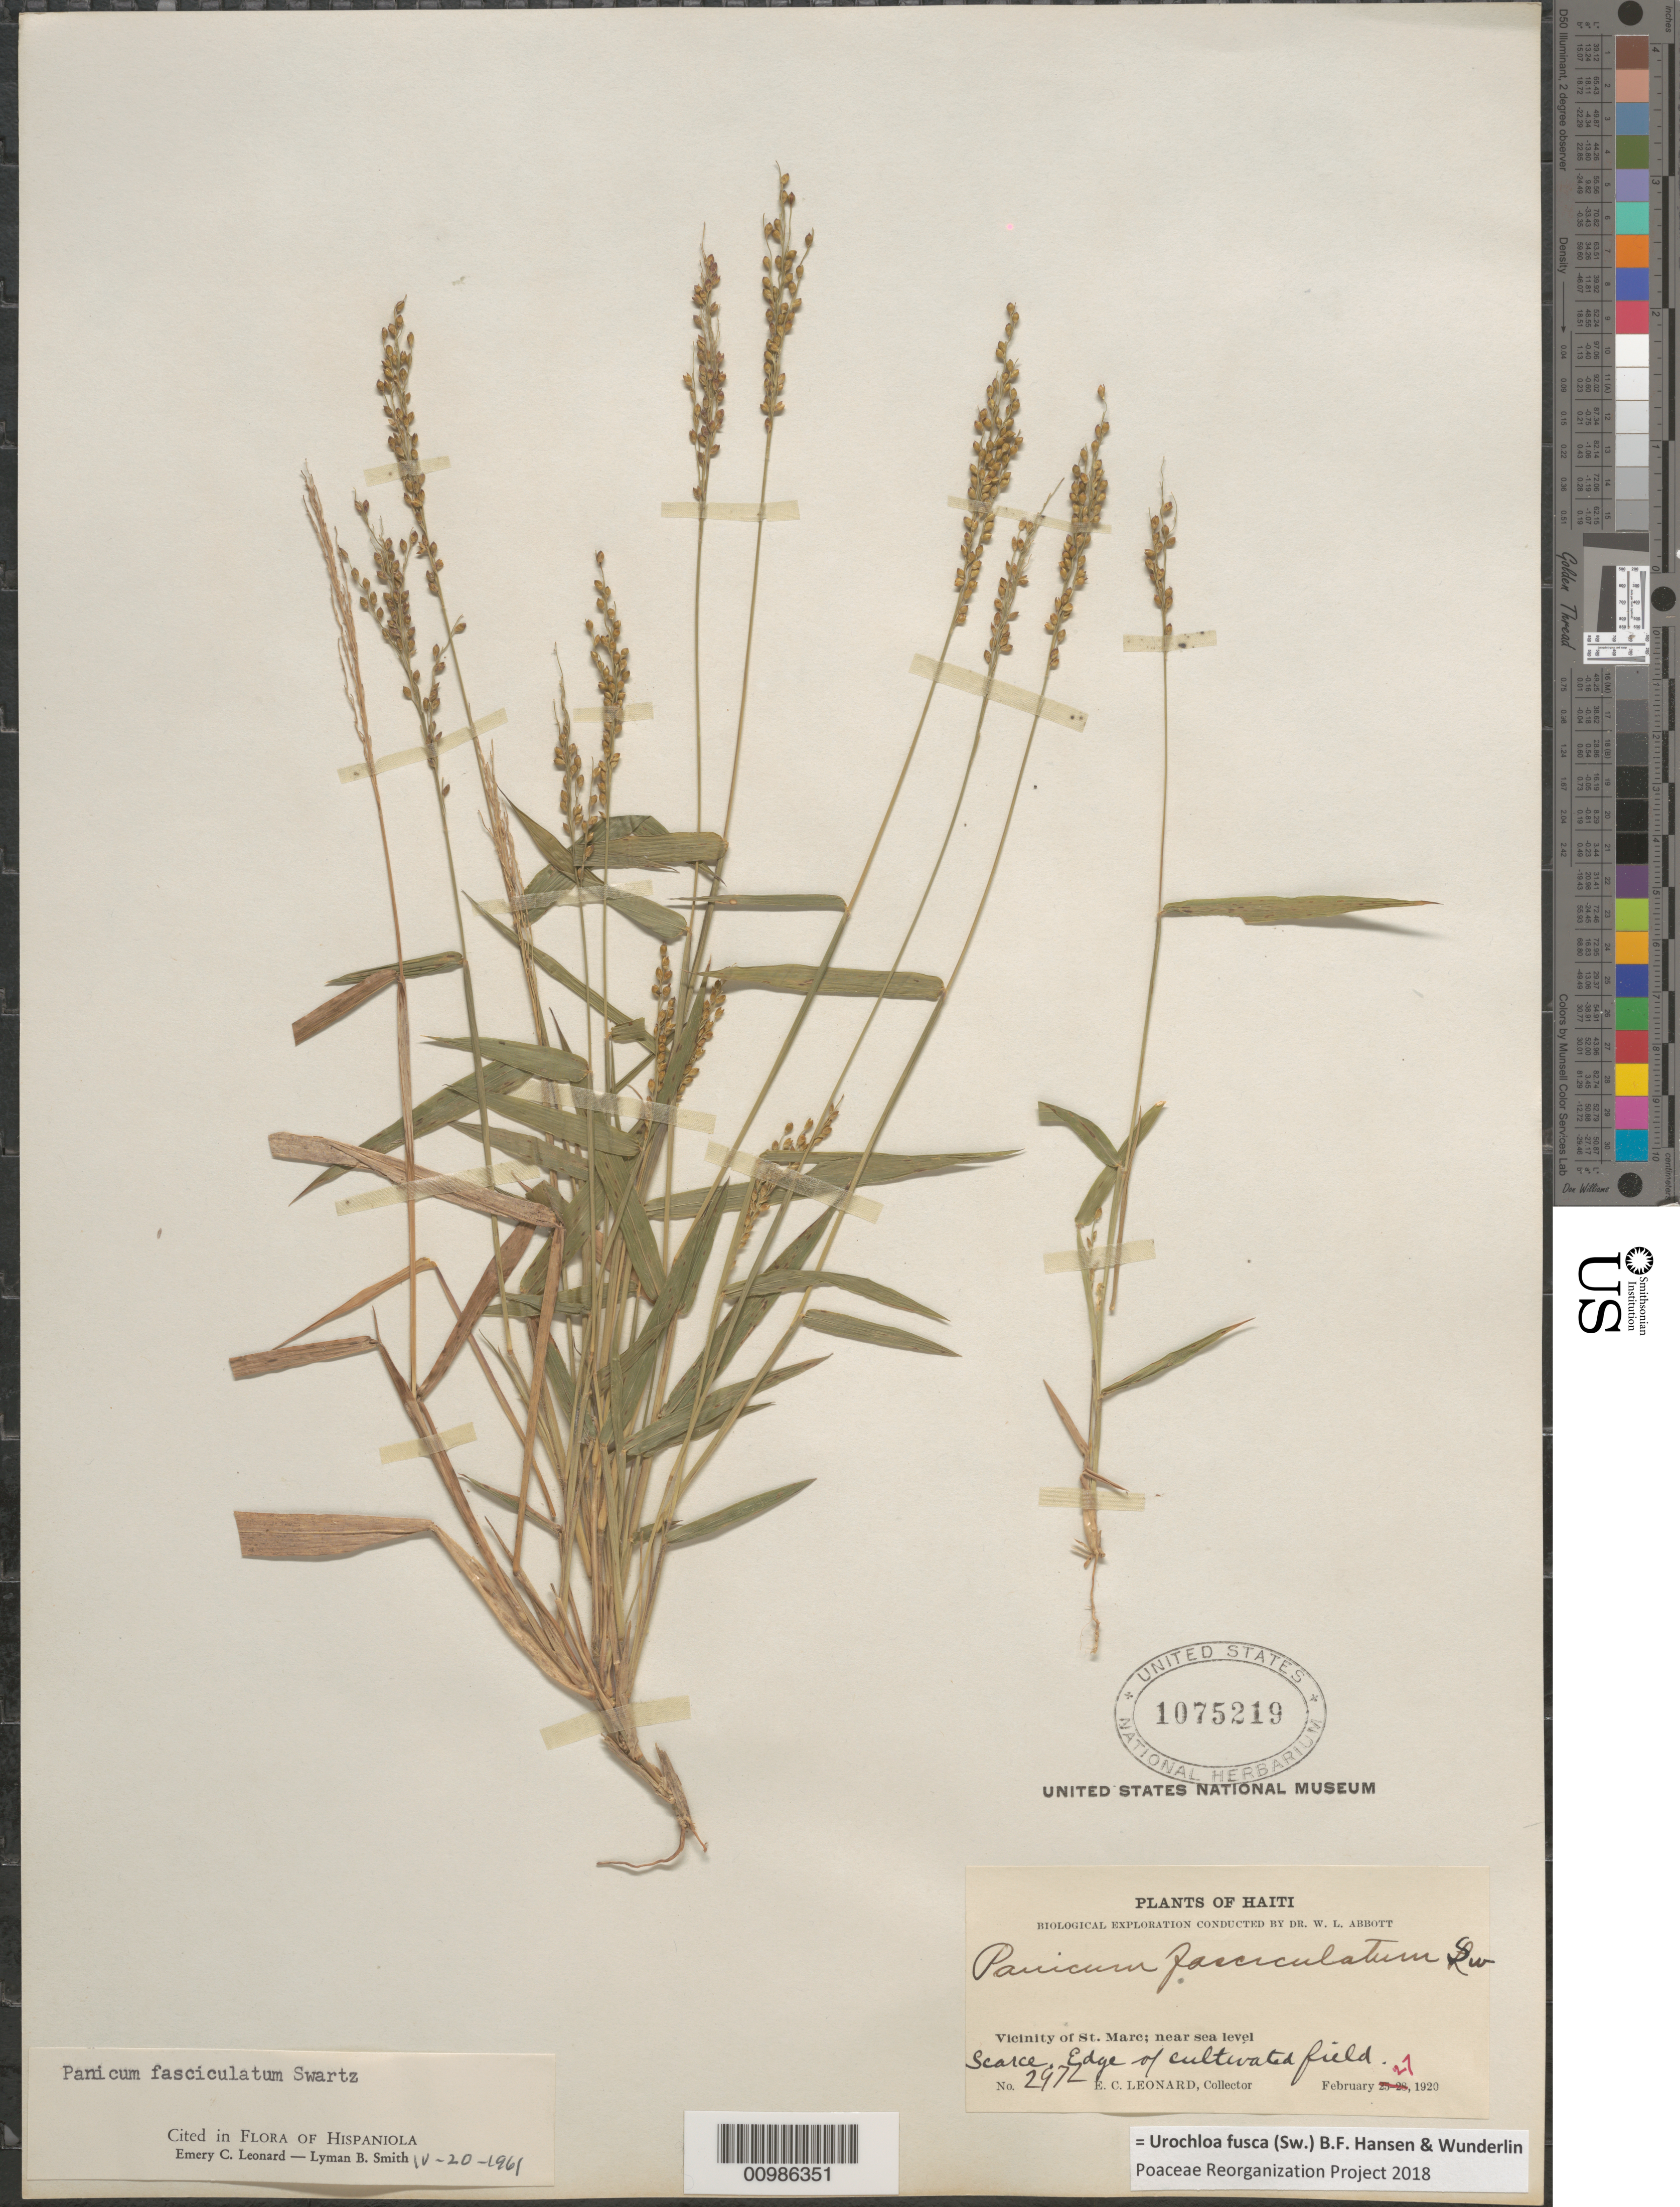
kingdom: Plantae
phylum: Tracheophyta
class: Liliopsida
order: Poales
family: Poaceae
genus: Brachiaria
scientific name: Brachiaria fasciculata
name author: (Sw.) Parodi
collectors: E. C. Leonard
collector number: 2972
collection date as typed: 27 Feb 1920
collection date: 1920-02-27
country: Haiti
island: Hispaniola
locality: Vicinity of St. Marc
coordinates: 0 N, 0 E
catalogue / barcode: US 1075219